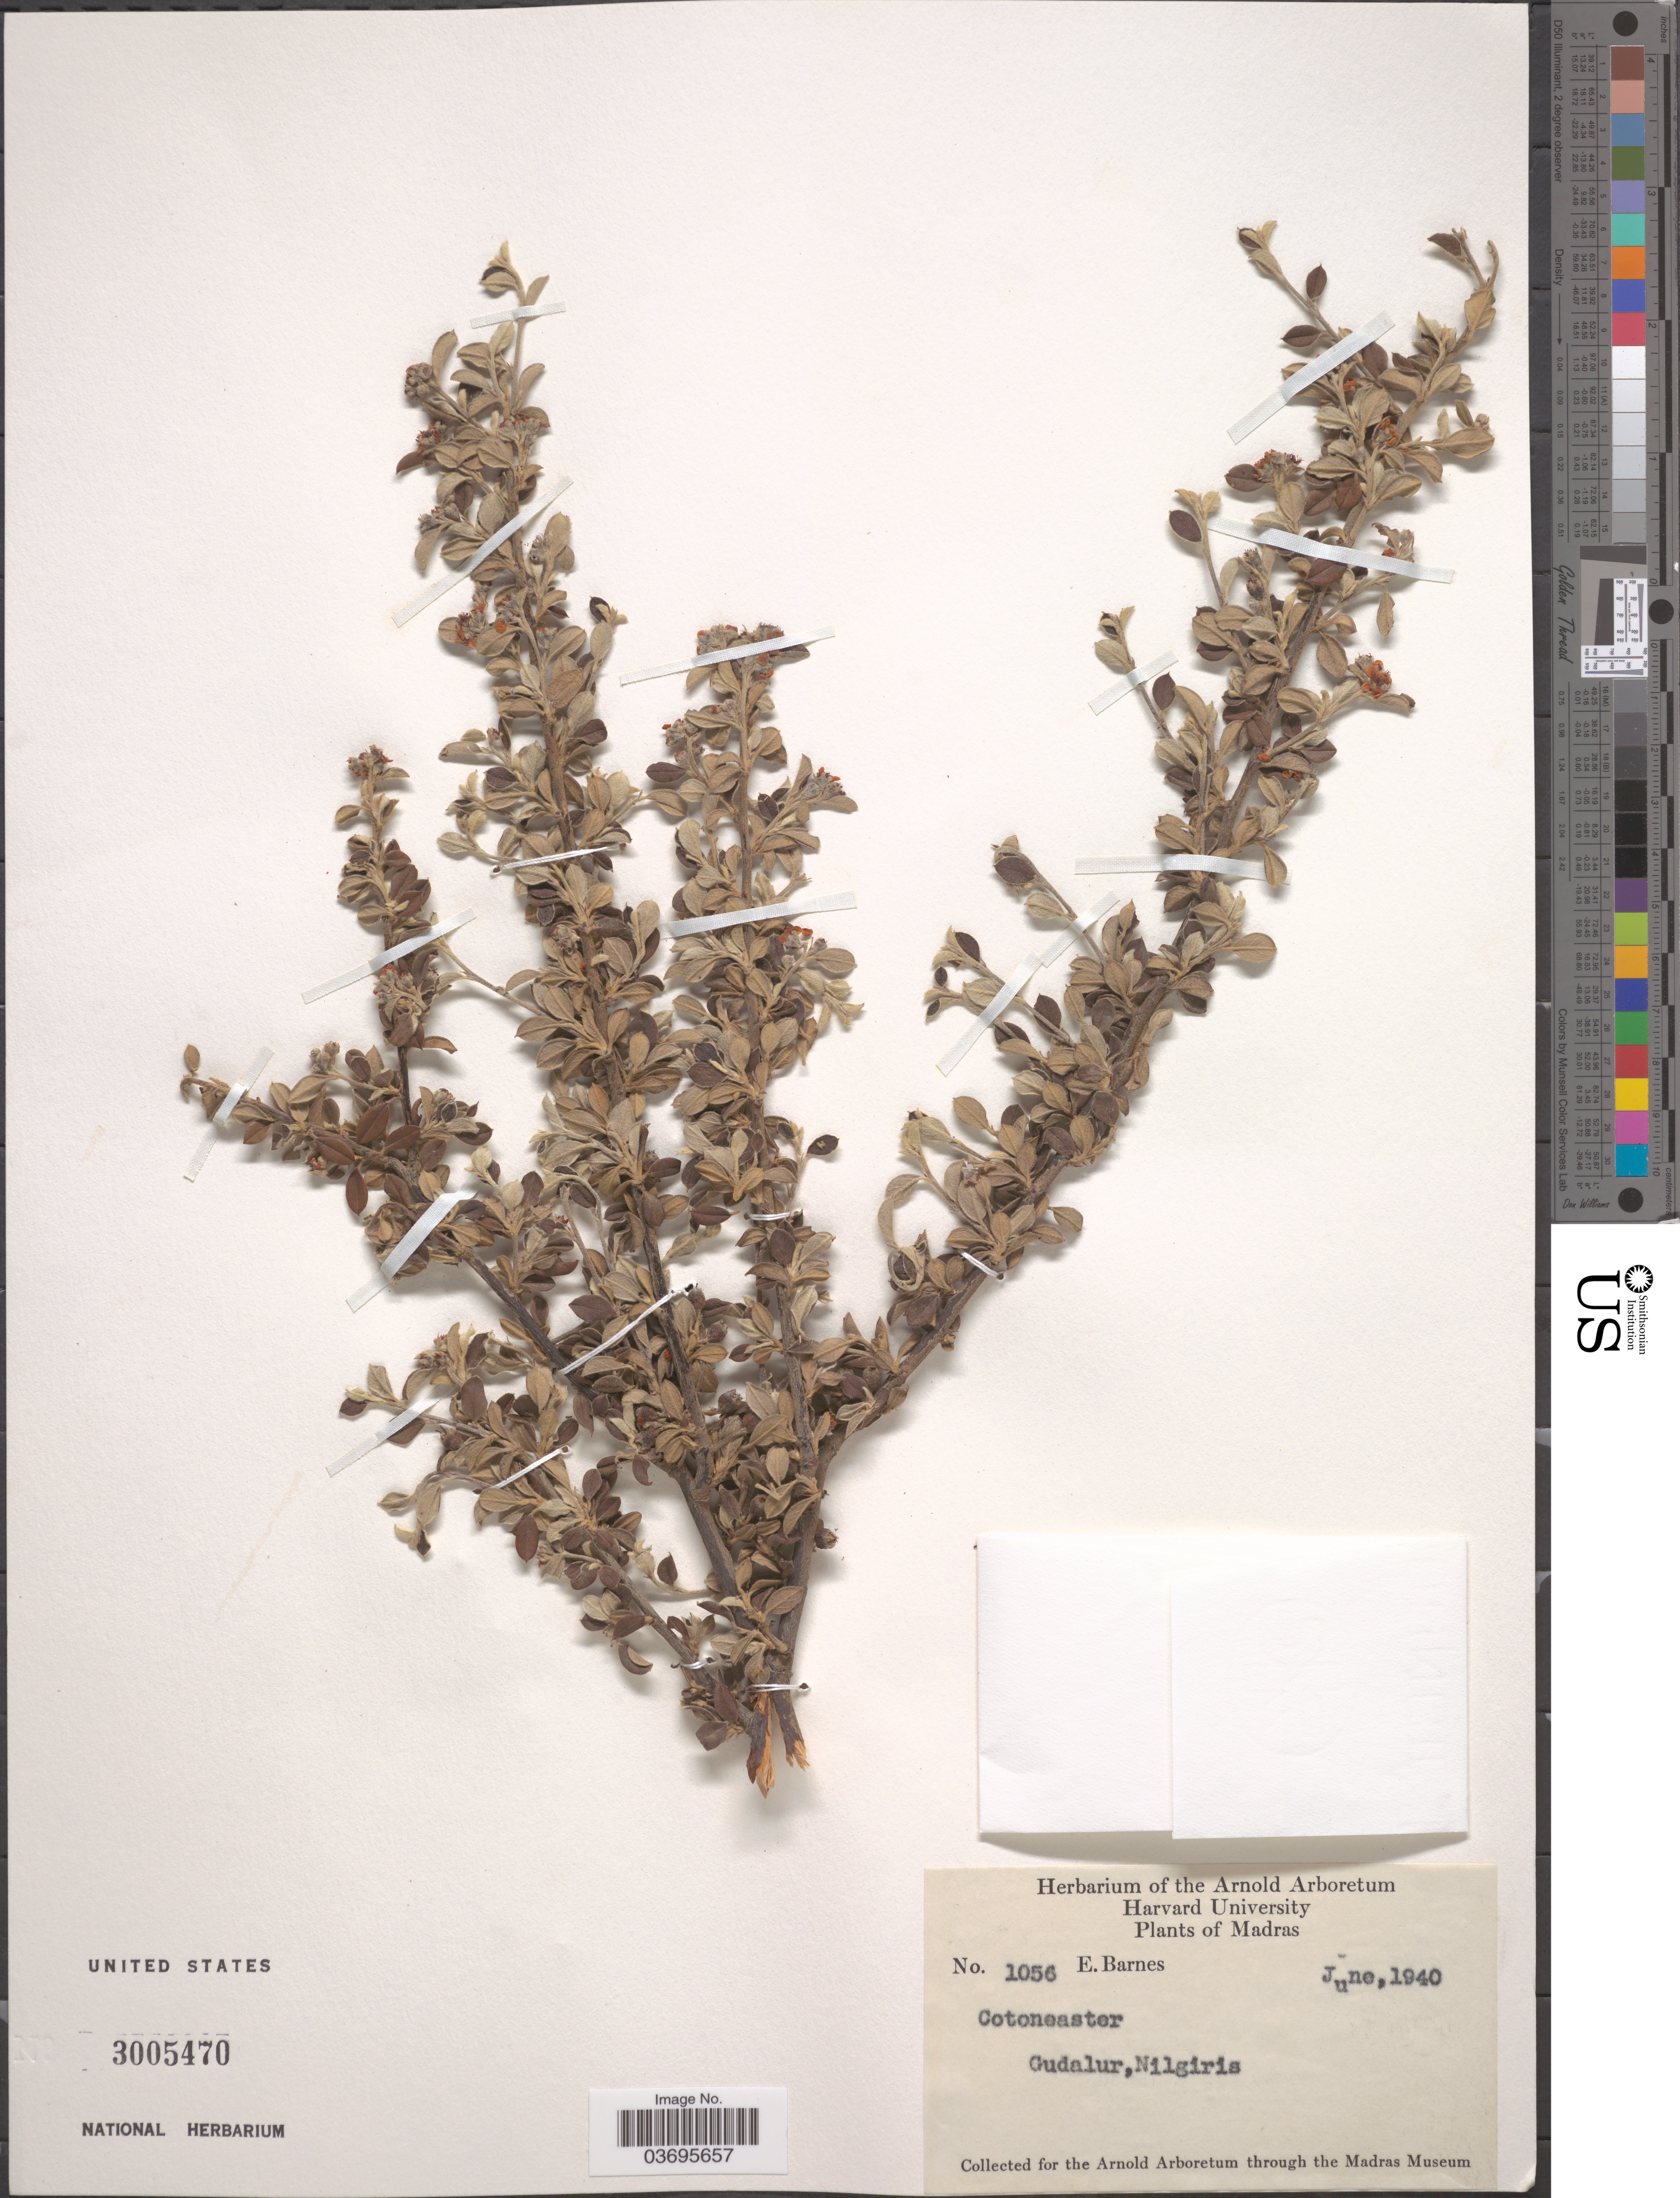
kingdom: Plantae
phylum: Tracheophyta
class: Magnoliopsida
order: Rosales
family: Rosaceae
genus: Cotoneaster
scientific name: Cotoneaster sp.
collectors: E. Barnes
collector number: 1056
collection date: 1940-06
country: India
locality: Madras. Gudalur, Nilgiris.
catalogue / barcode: US 3005470